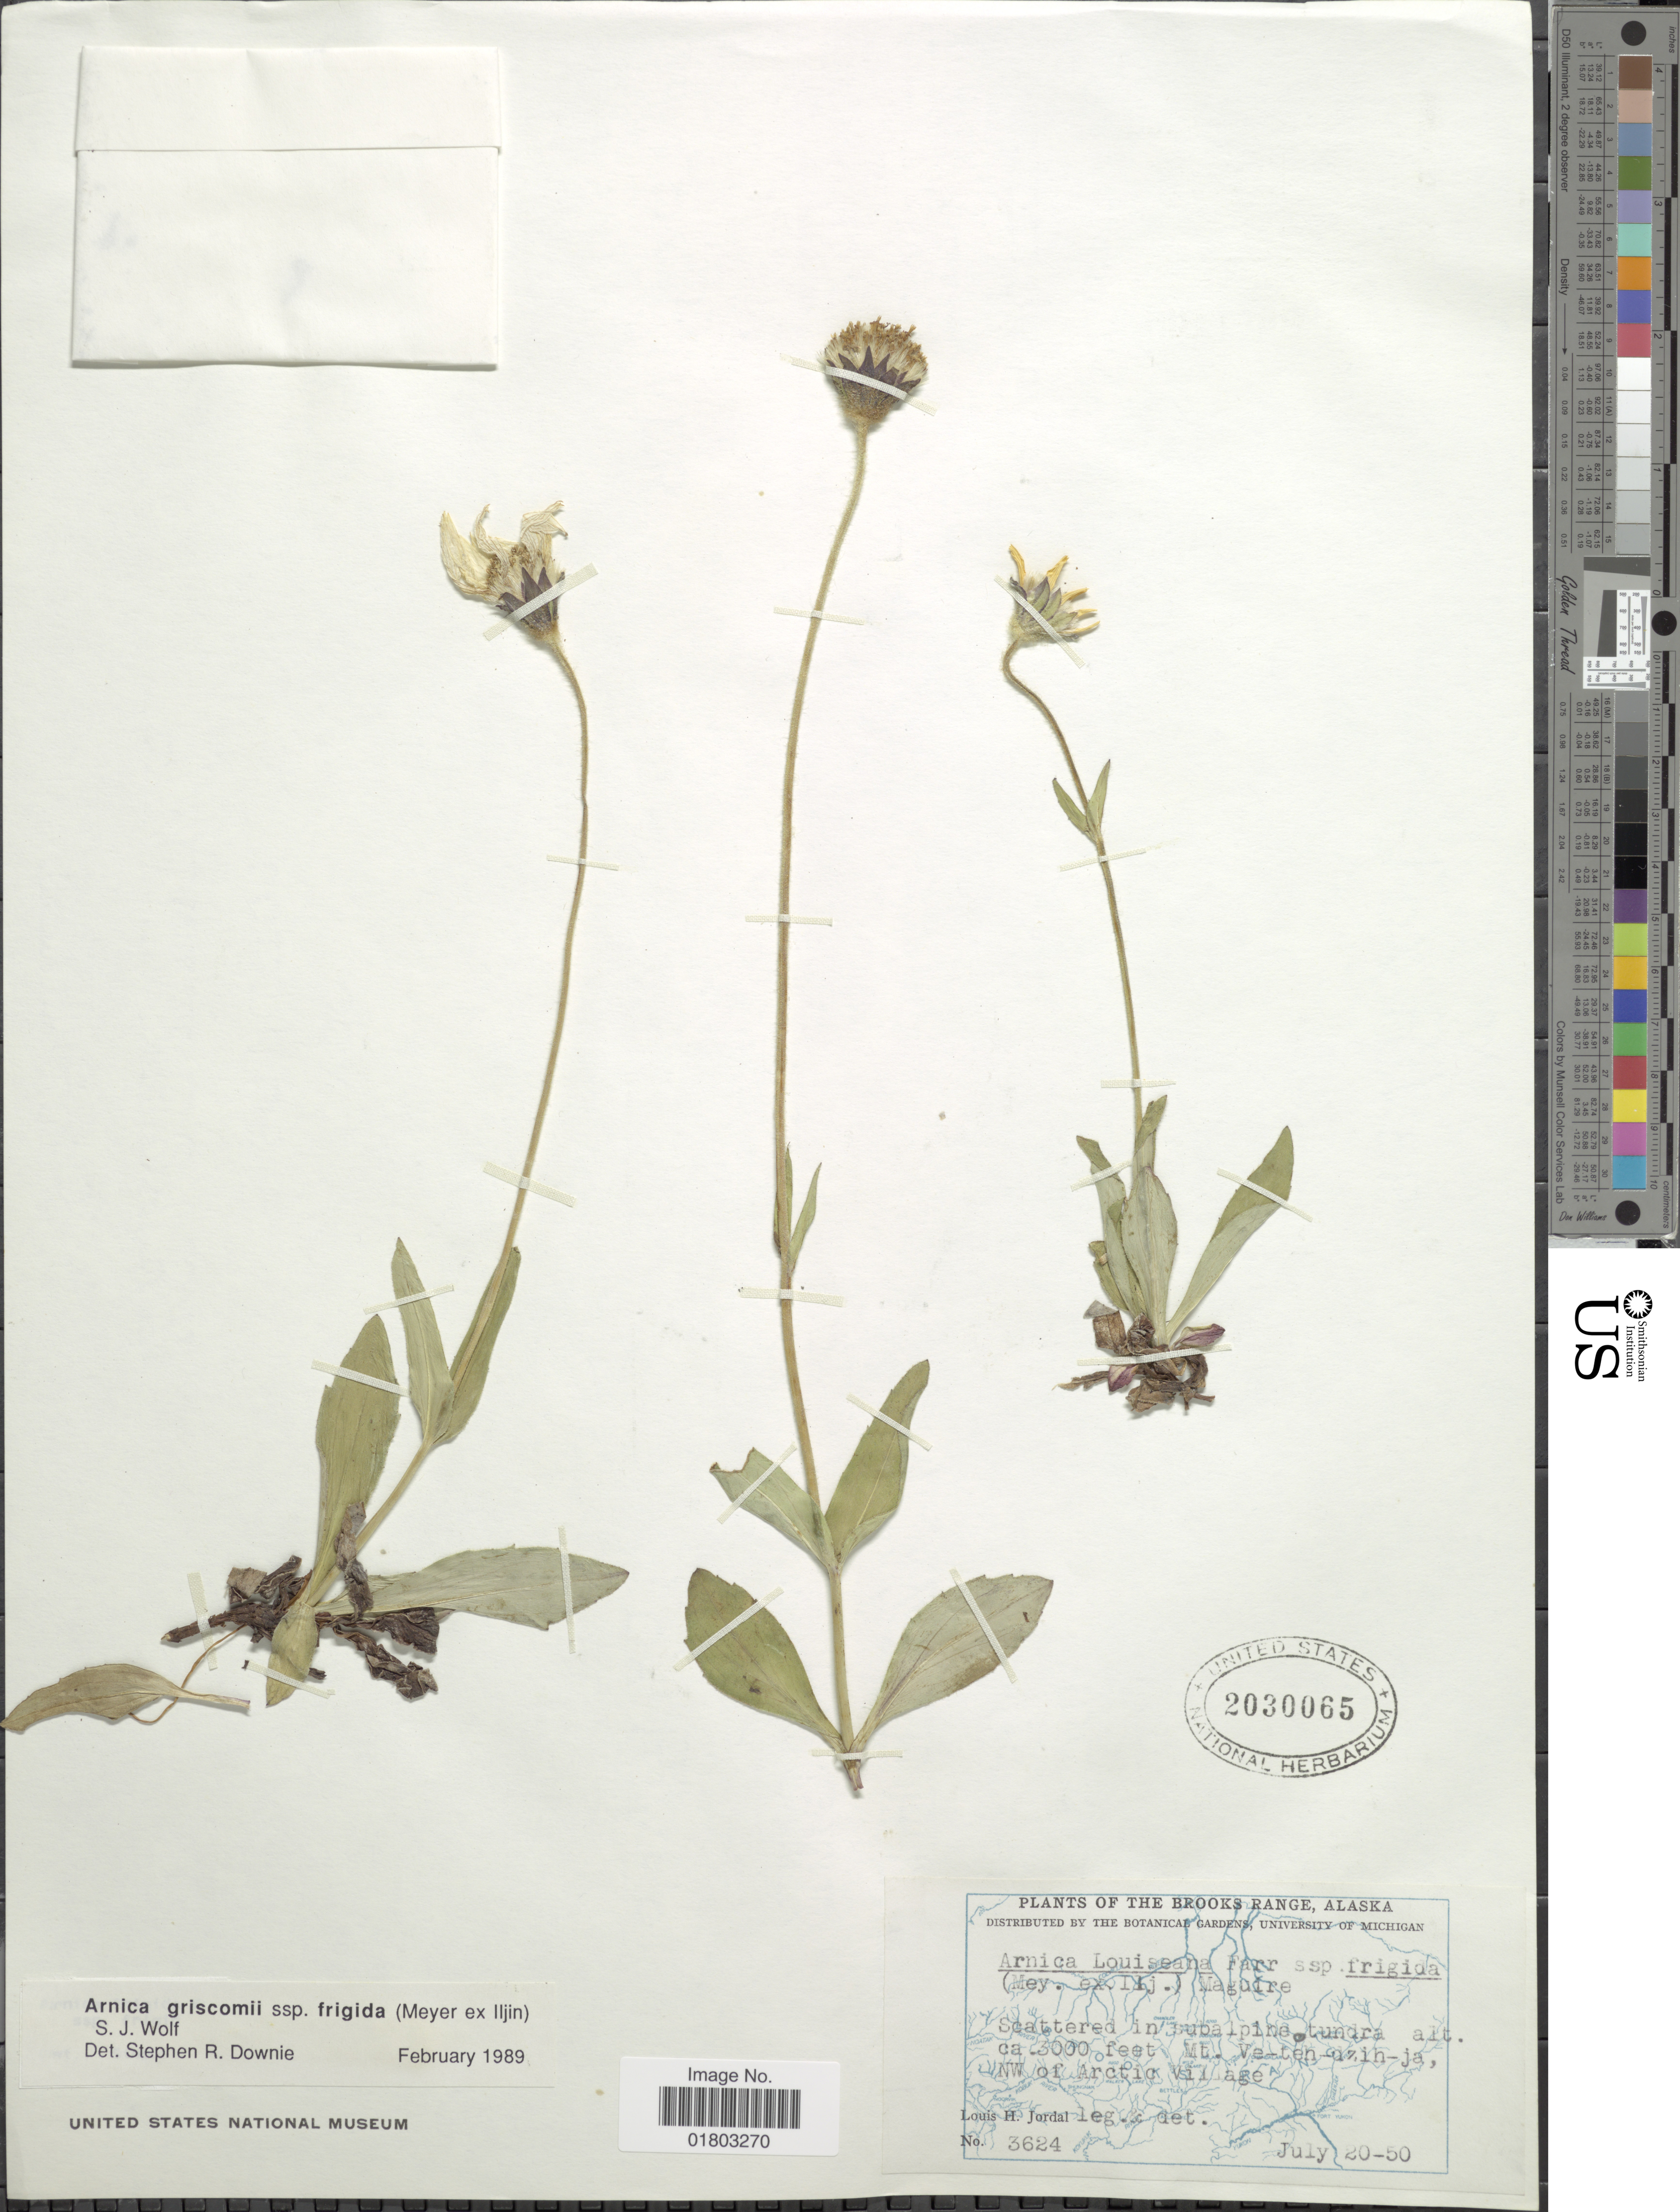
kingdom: Plantae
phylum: Tracheophyta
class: Magnoliopsida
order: Asterales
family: Asteraceae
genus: Arnica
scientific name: Arnica griscomii subsp. frigida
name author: (C.A. Mey. ex Iljin) S.J. Wolf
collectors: L. Jordal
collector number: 3624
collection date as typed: Transcribed d/m/y: 20/7/50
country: United States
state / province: Alaska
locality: The Brooks Range, Scattered in subalpine tundra, Mt Ve-ten-dzih-ja, NW of Arctick Village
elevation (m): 914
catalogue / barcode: US 2030065